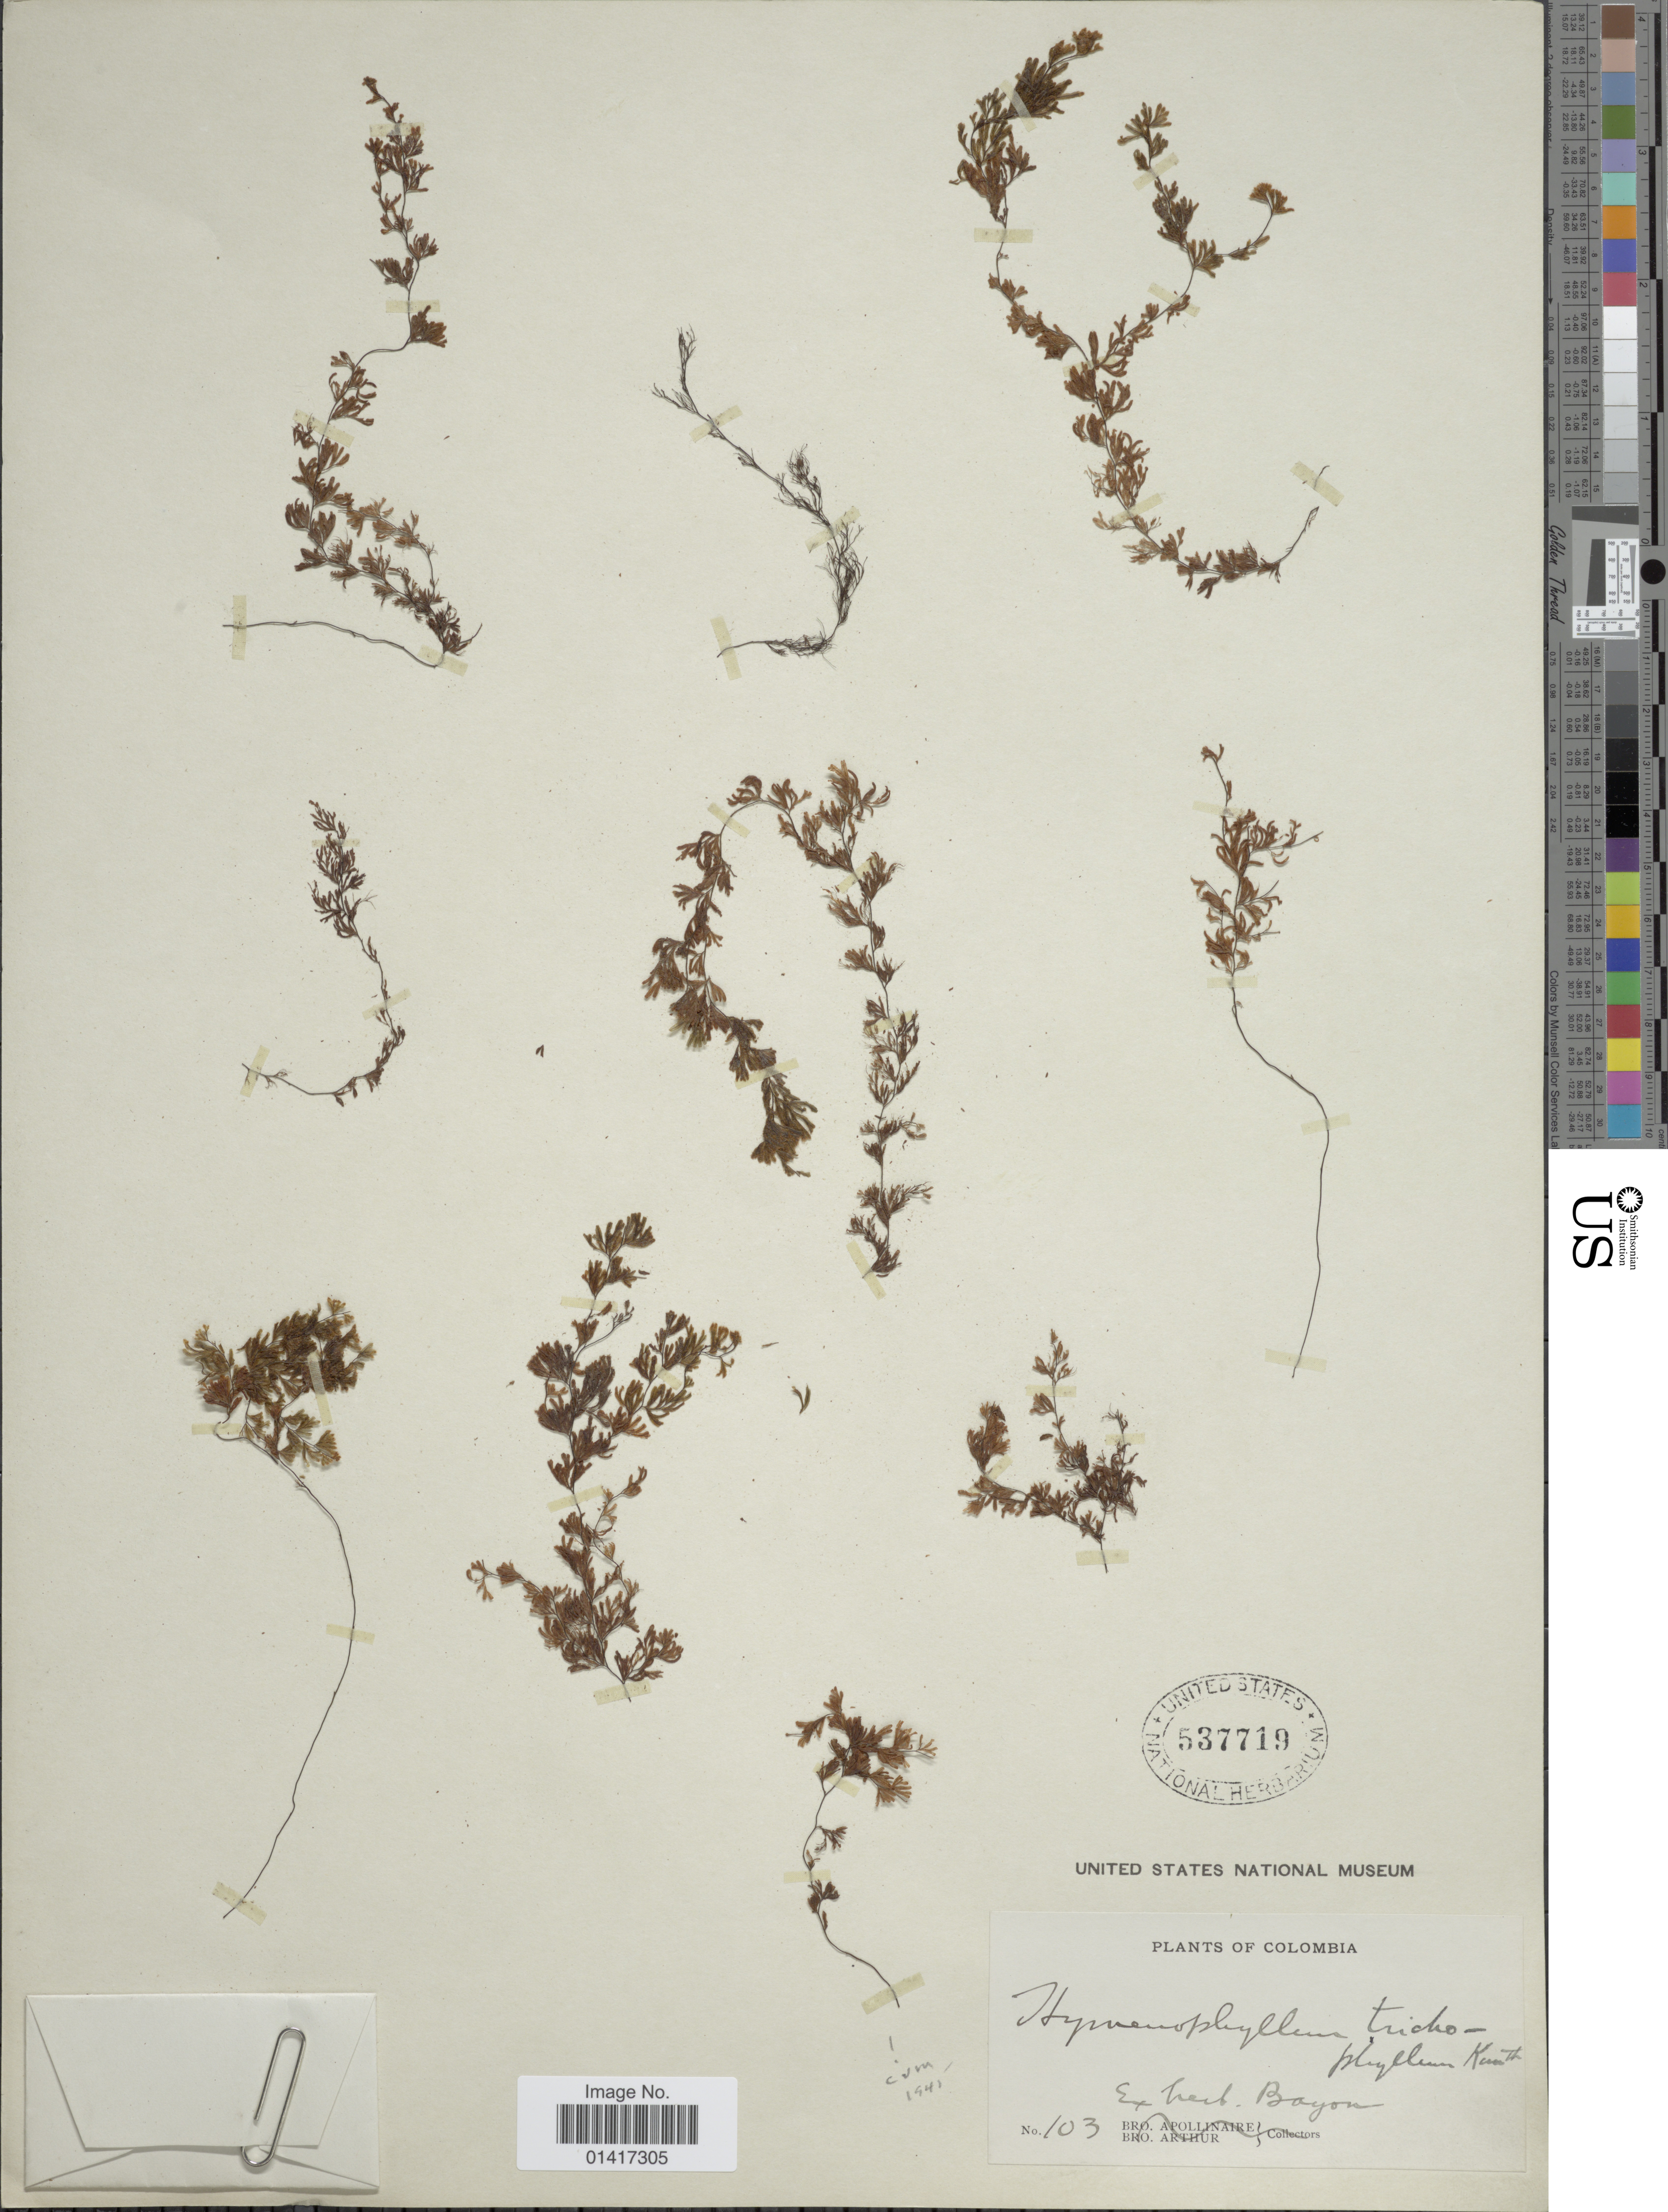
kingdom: Plantae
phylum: Tracheophyta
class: Polypodiopsida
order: Hymenophyllales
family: Hymenophyllaceae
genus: Hymenophyllum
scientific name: Hymenophyllum trichophyllum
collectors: E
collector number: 103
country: Colombia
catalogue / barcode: US 537719